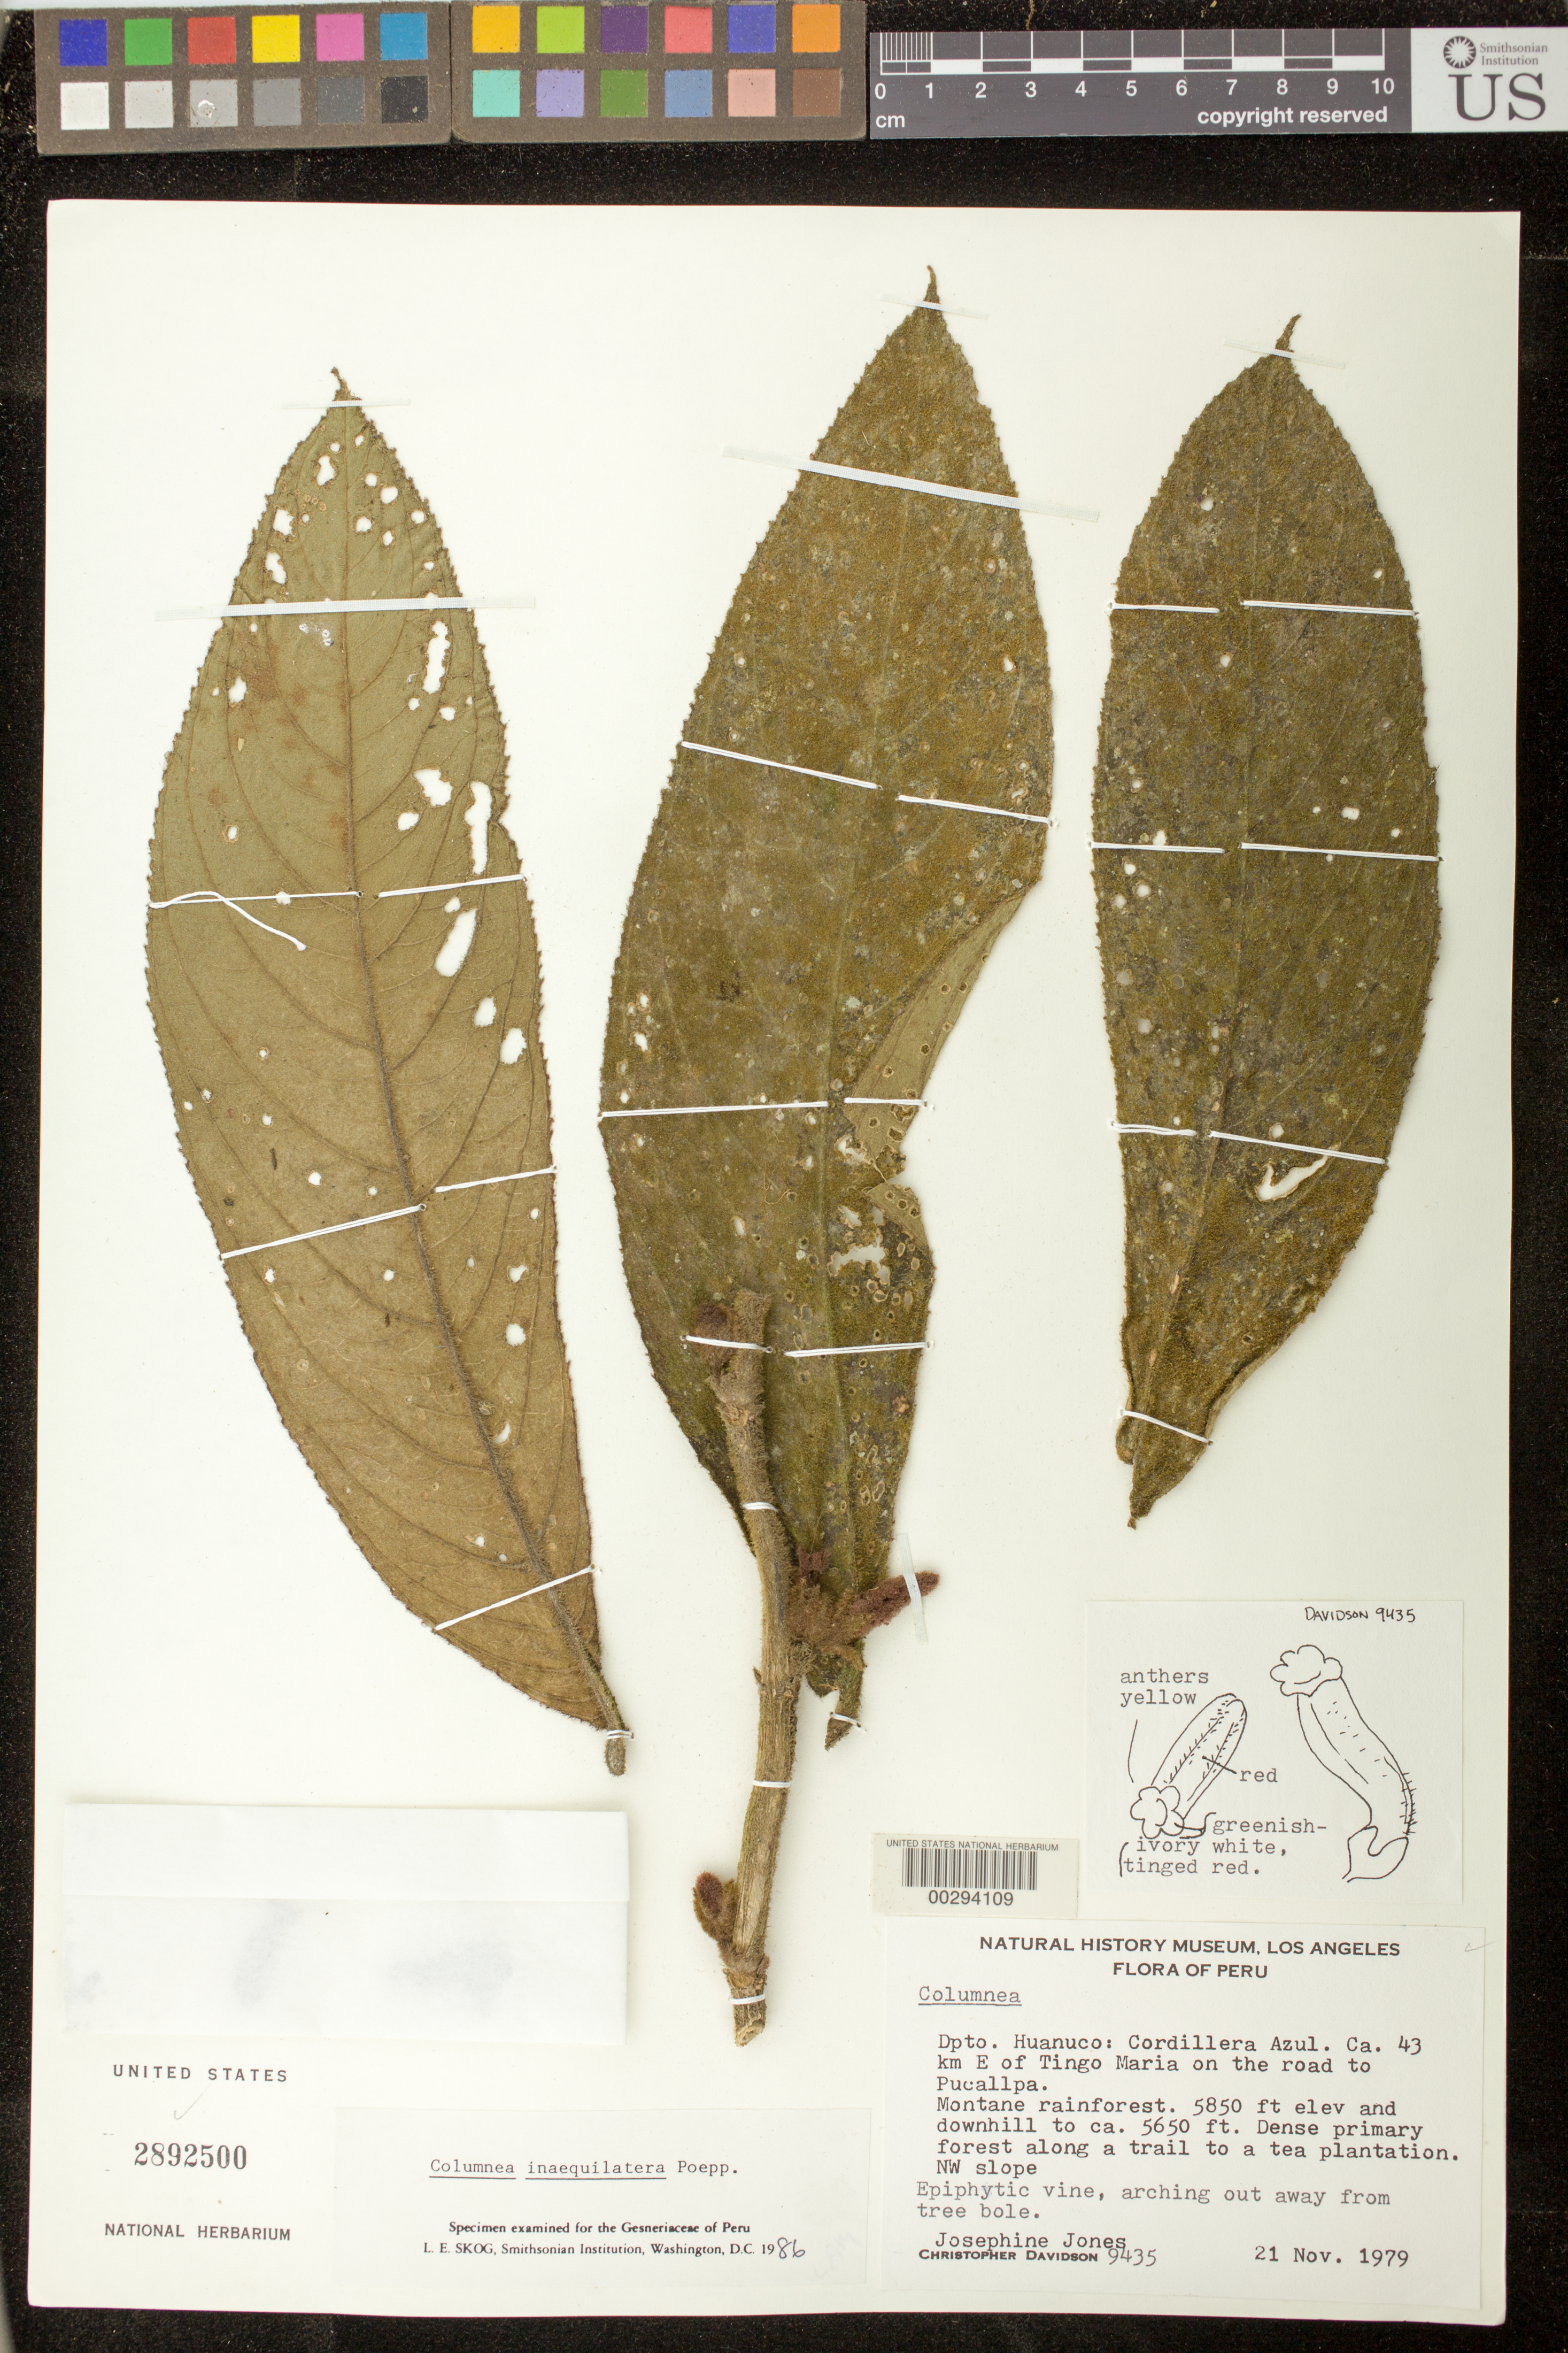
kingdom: Plantae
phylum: Tracheophyta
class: Magnoliopsida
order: Lamiales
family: Gesneriaceae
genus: Columnea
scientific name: Columnea inaequilatera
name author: Poepp.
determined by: Skog, Laurence E.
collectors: C. Davidson & J. Jones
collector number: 9435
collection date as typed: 21 Nov 1979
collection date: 1979-11-21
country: Peru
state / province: Huánuco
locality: Cordillera Azul, ca 43 km E of Tingo Maria on the road to Pucallpa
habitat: Montane rainforest; dense primary forest along a trail to a tea plantation, NW slope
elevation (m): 1722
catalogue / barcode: US 2892500